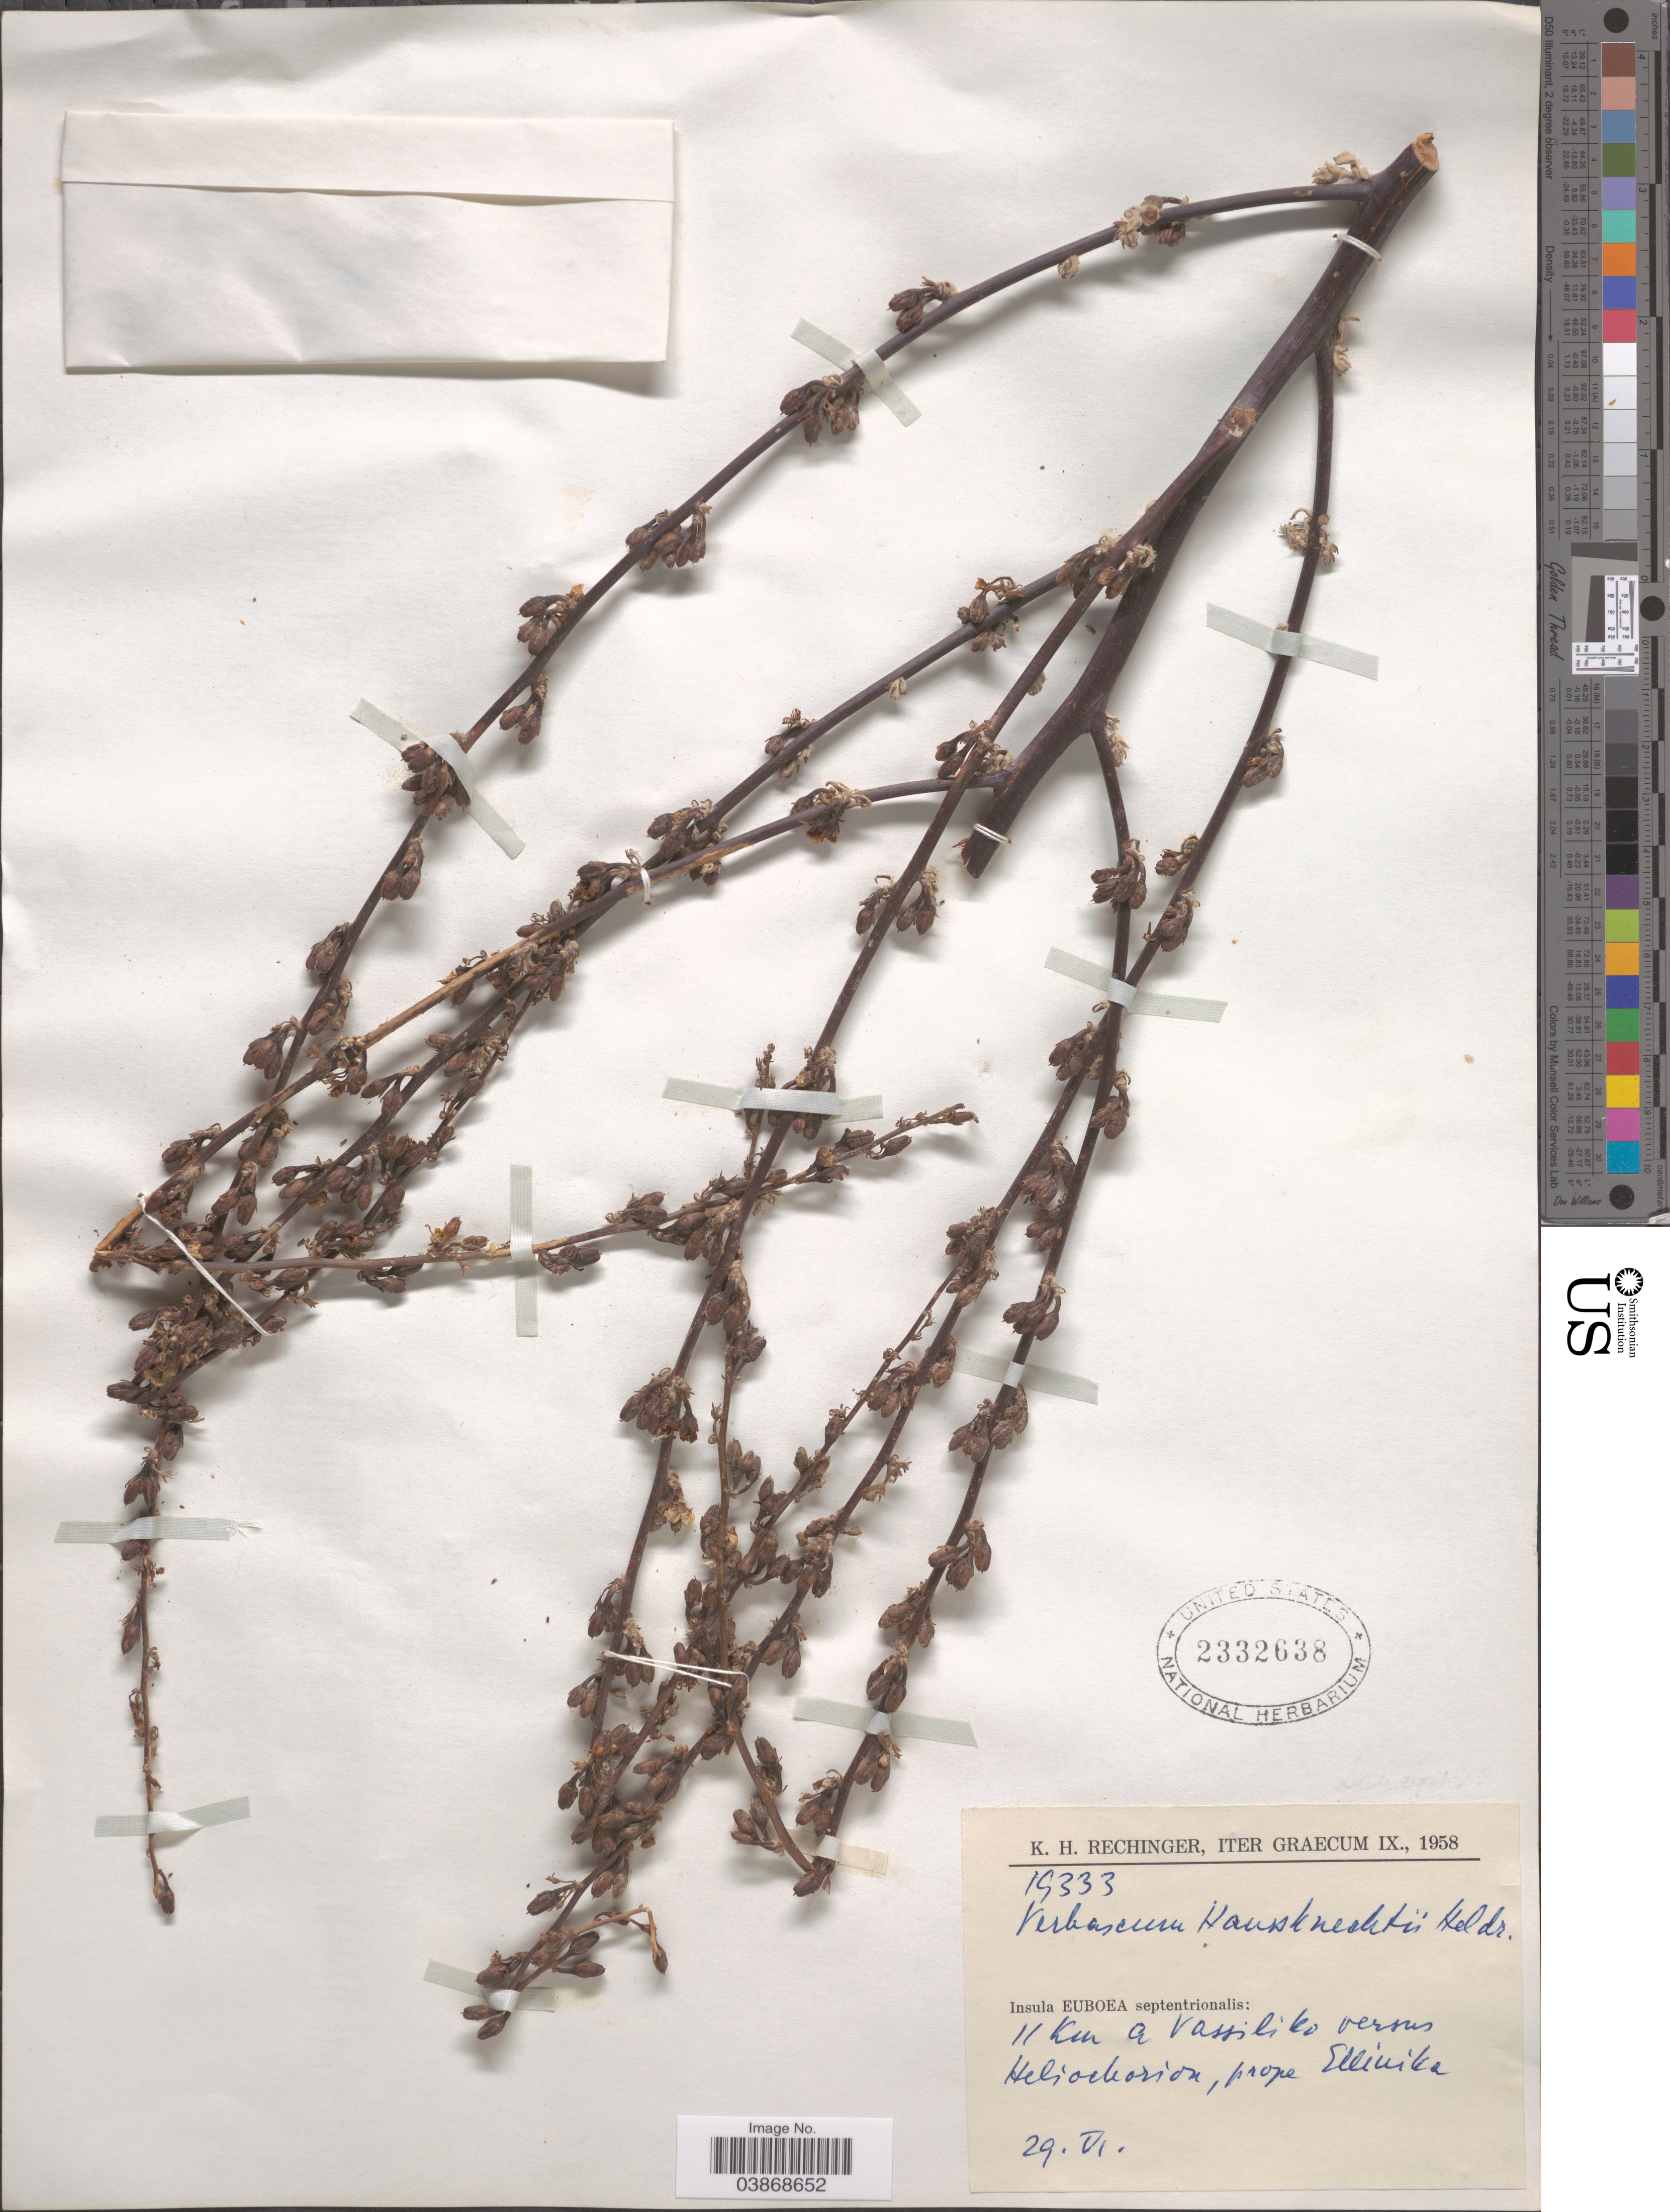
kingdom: Plantae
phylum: Tracheophyta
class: Magnoliopsida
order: Lamiales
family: Scrophulariaceae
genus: Verbascum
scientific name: Verbascum haussknechtii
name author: Heldr. ex Hausskn.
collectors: K. H. Rechinger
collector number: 19333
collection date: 1958-06-29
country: Greece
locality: Iter Graecum. Insula Euboea septentrionalis: 11 Km a Vassiliko versus Heliochorion, prope Ellinika.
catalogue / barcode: US 2332638